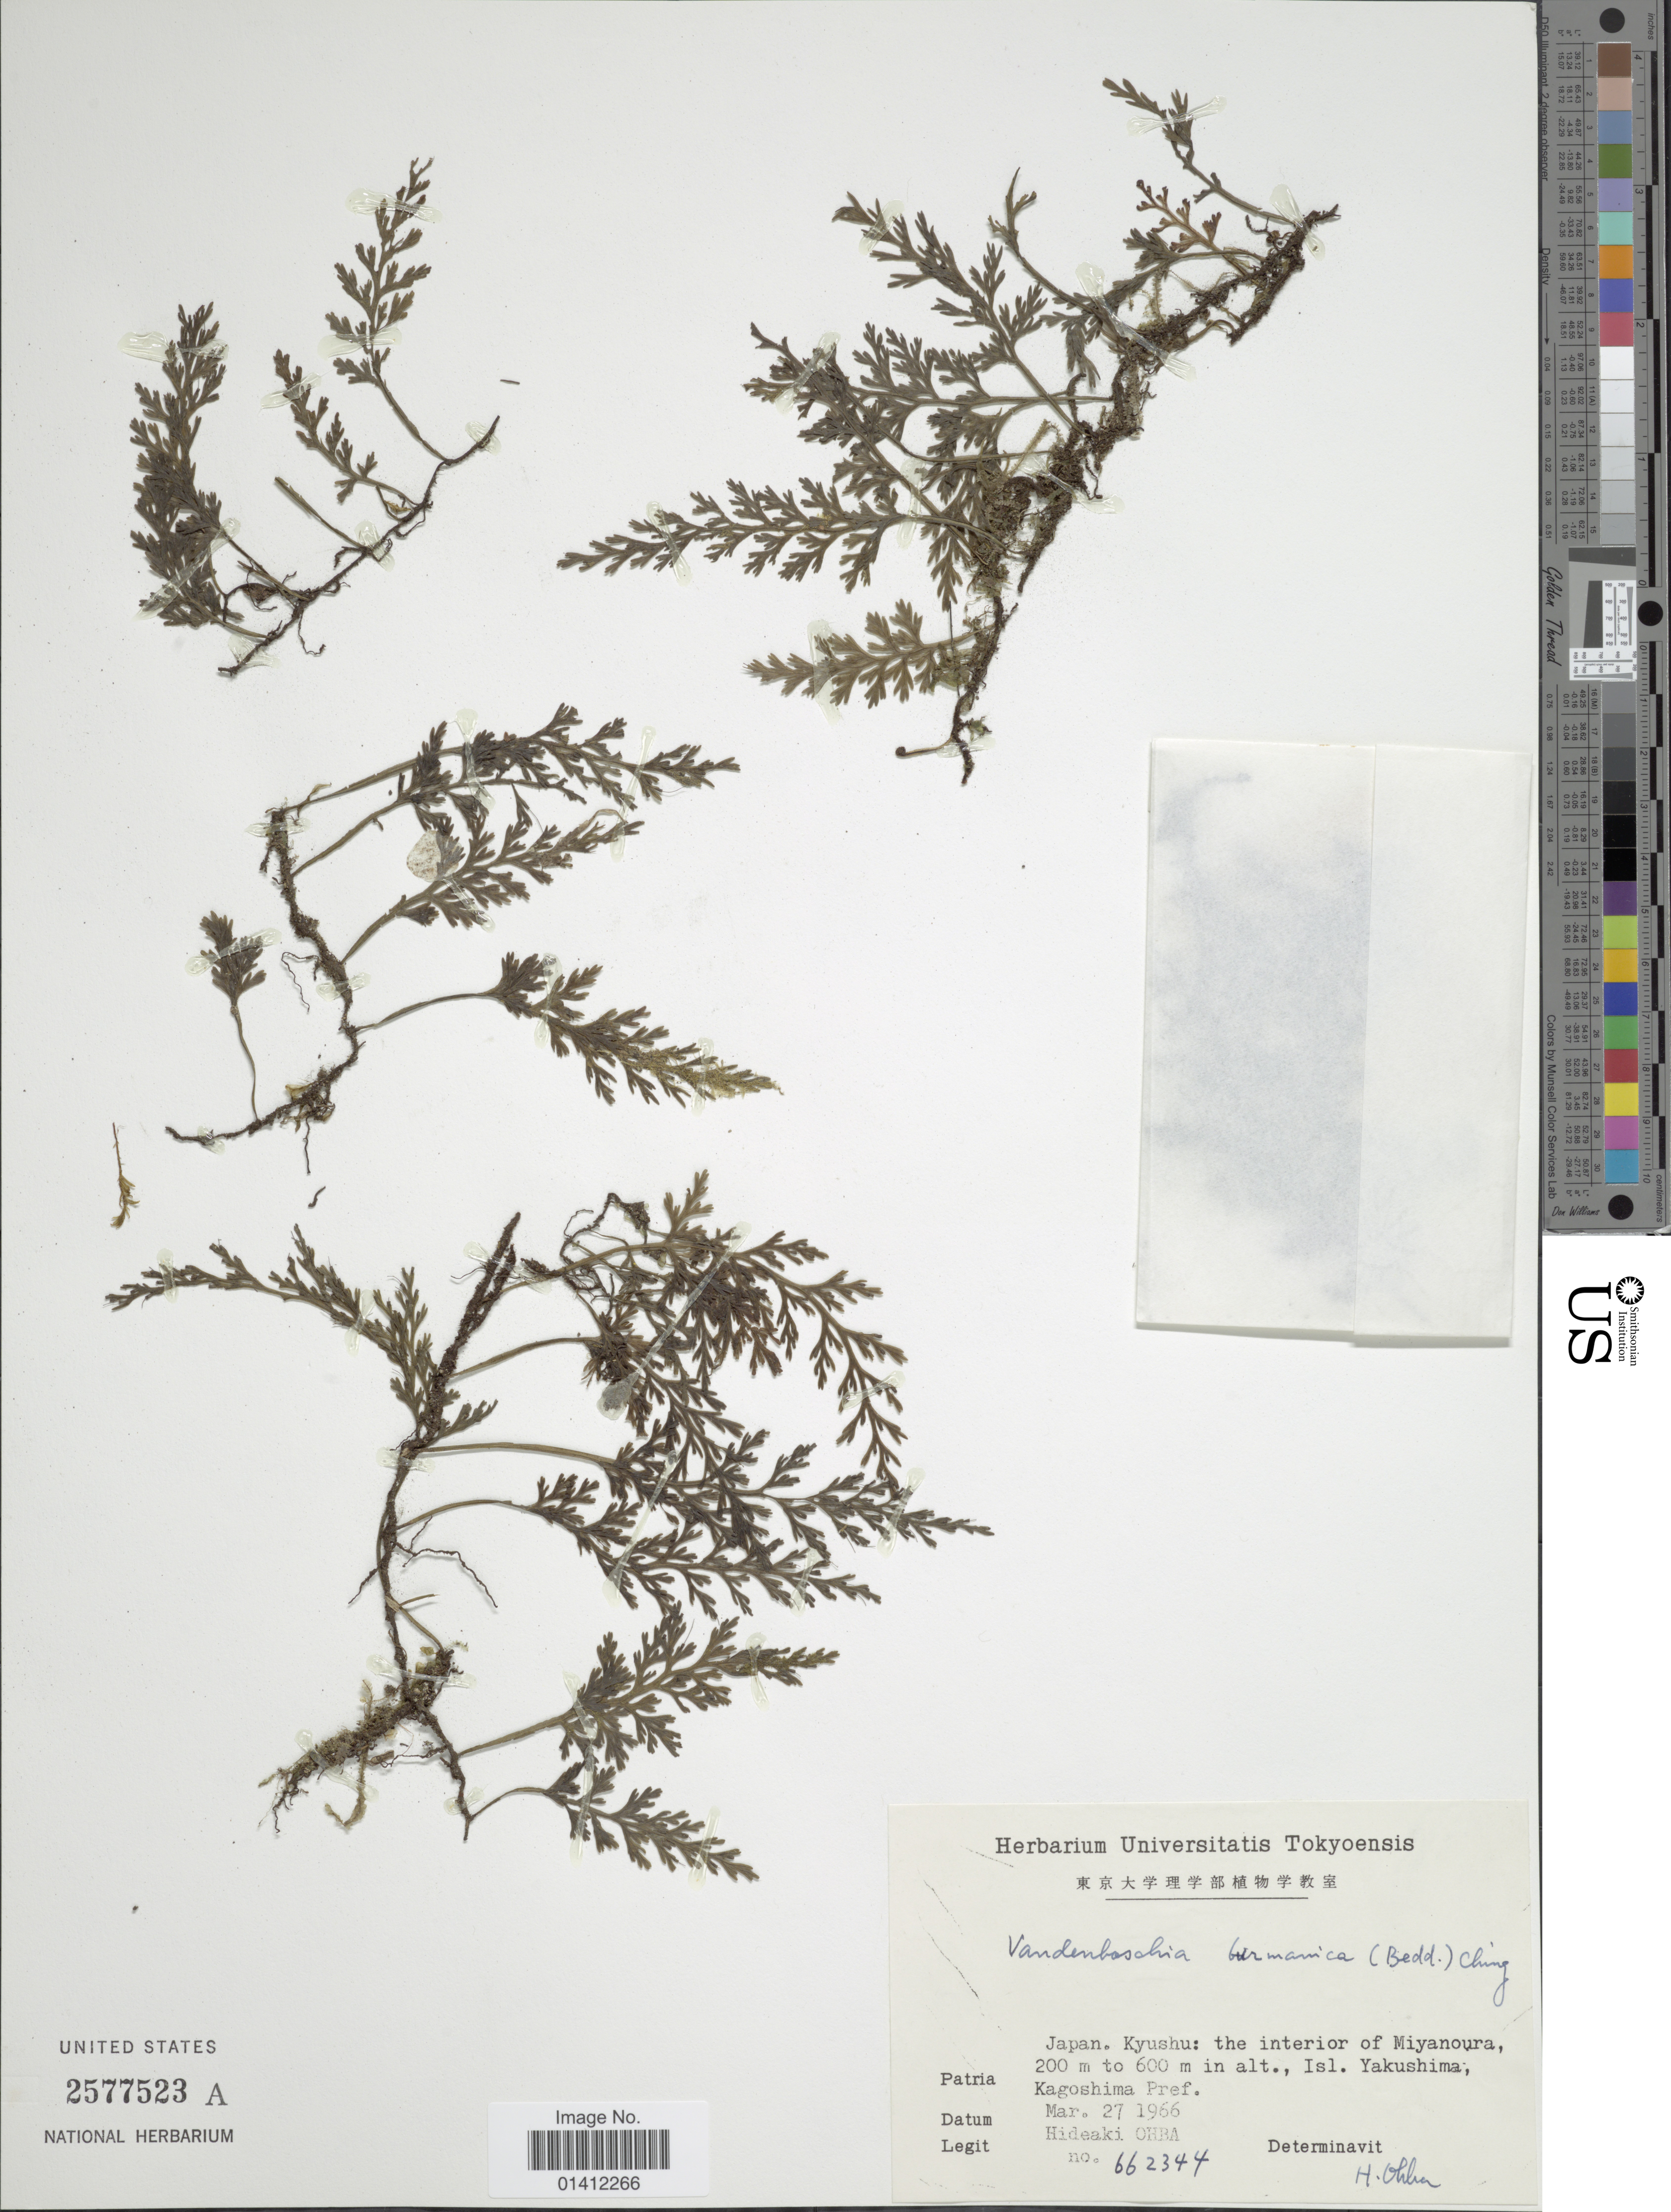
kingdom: Plantae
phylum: Tracheophyta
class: Polypodiopsida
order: Hymenophyllales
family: Hymenophyllaceae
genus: Vandenboschia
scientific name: Vandenboschia birmanica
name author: (Bedd.) Ching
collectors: H. Ohba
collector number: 662344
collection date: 1966-03-27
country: Japan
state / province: Kagosima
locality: Kyushu: the interior of Miyanoura, Isl. Yakushima; Kagoshima Pref.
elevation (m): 200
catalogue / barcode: US 2577523A